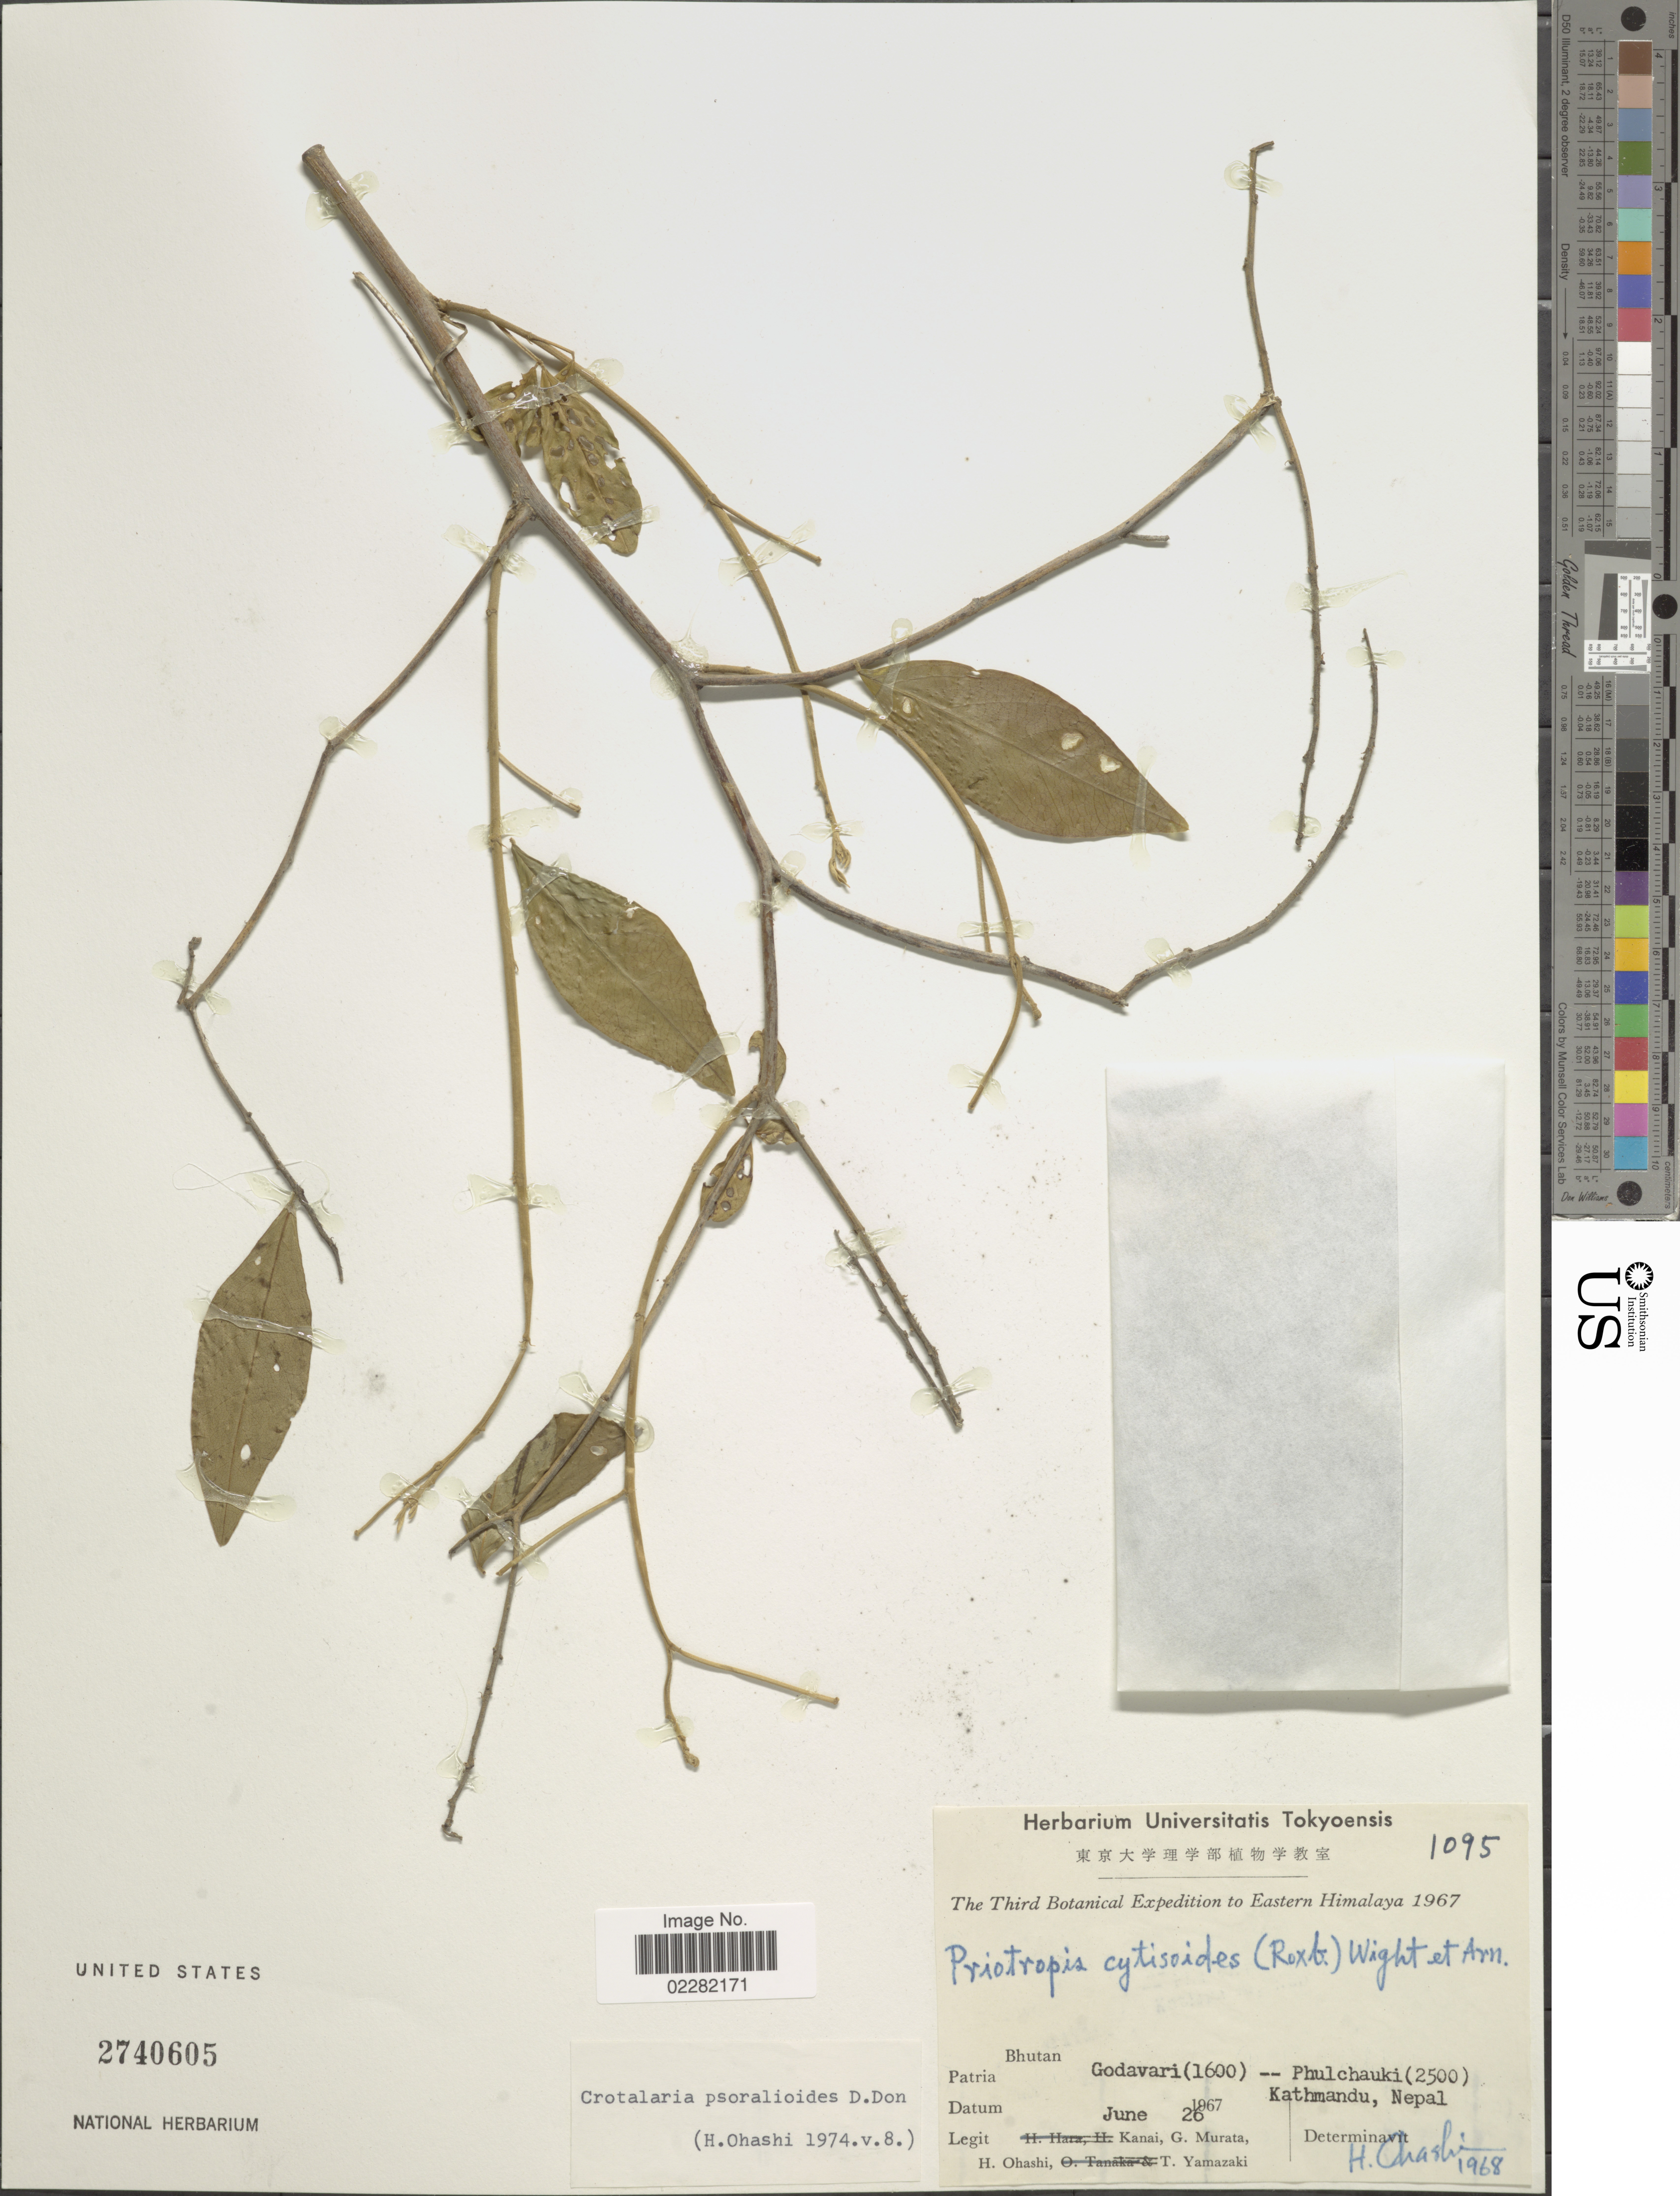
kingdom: Plantae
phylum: Tracheophyta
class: Magnoliopsida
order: Fabales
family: Fabaceae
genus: Crotalaria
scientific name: Crotalaria psoraleoides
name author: D. Don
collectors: H. Kanai, G. Murata, H. Ohashi & T. Yamazaki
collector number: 1095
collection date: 1967-06-26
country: Nepal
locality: Paria Bhutan, Godavari (1600) -- Phulchauki (2500) Kathmandu, Nepal. Eastern Himalaya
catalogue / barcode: US 2740605